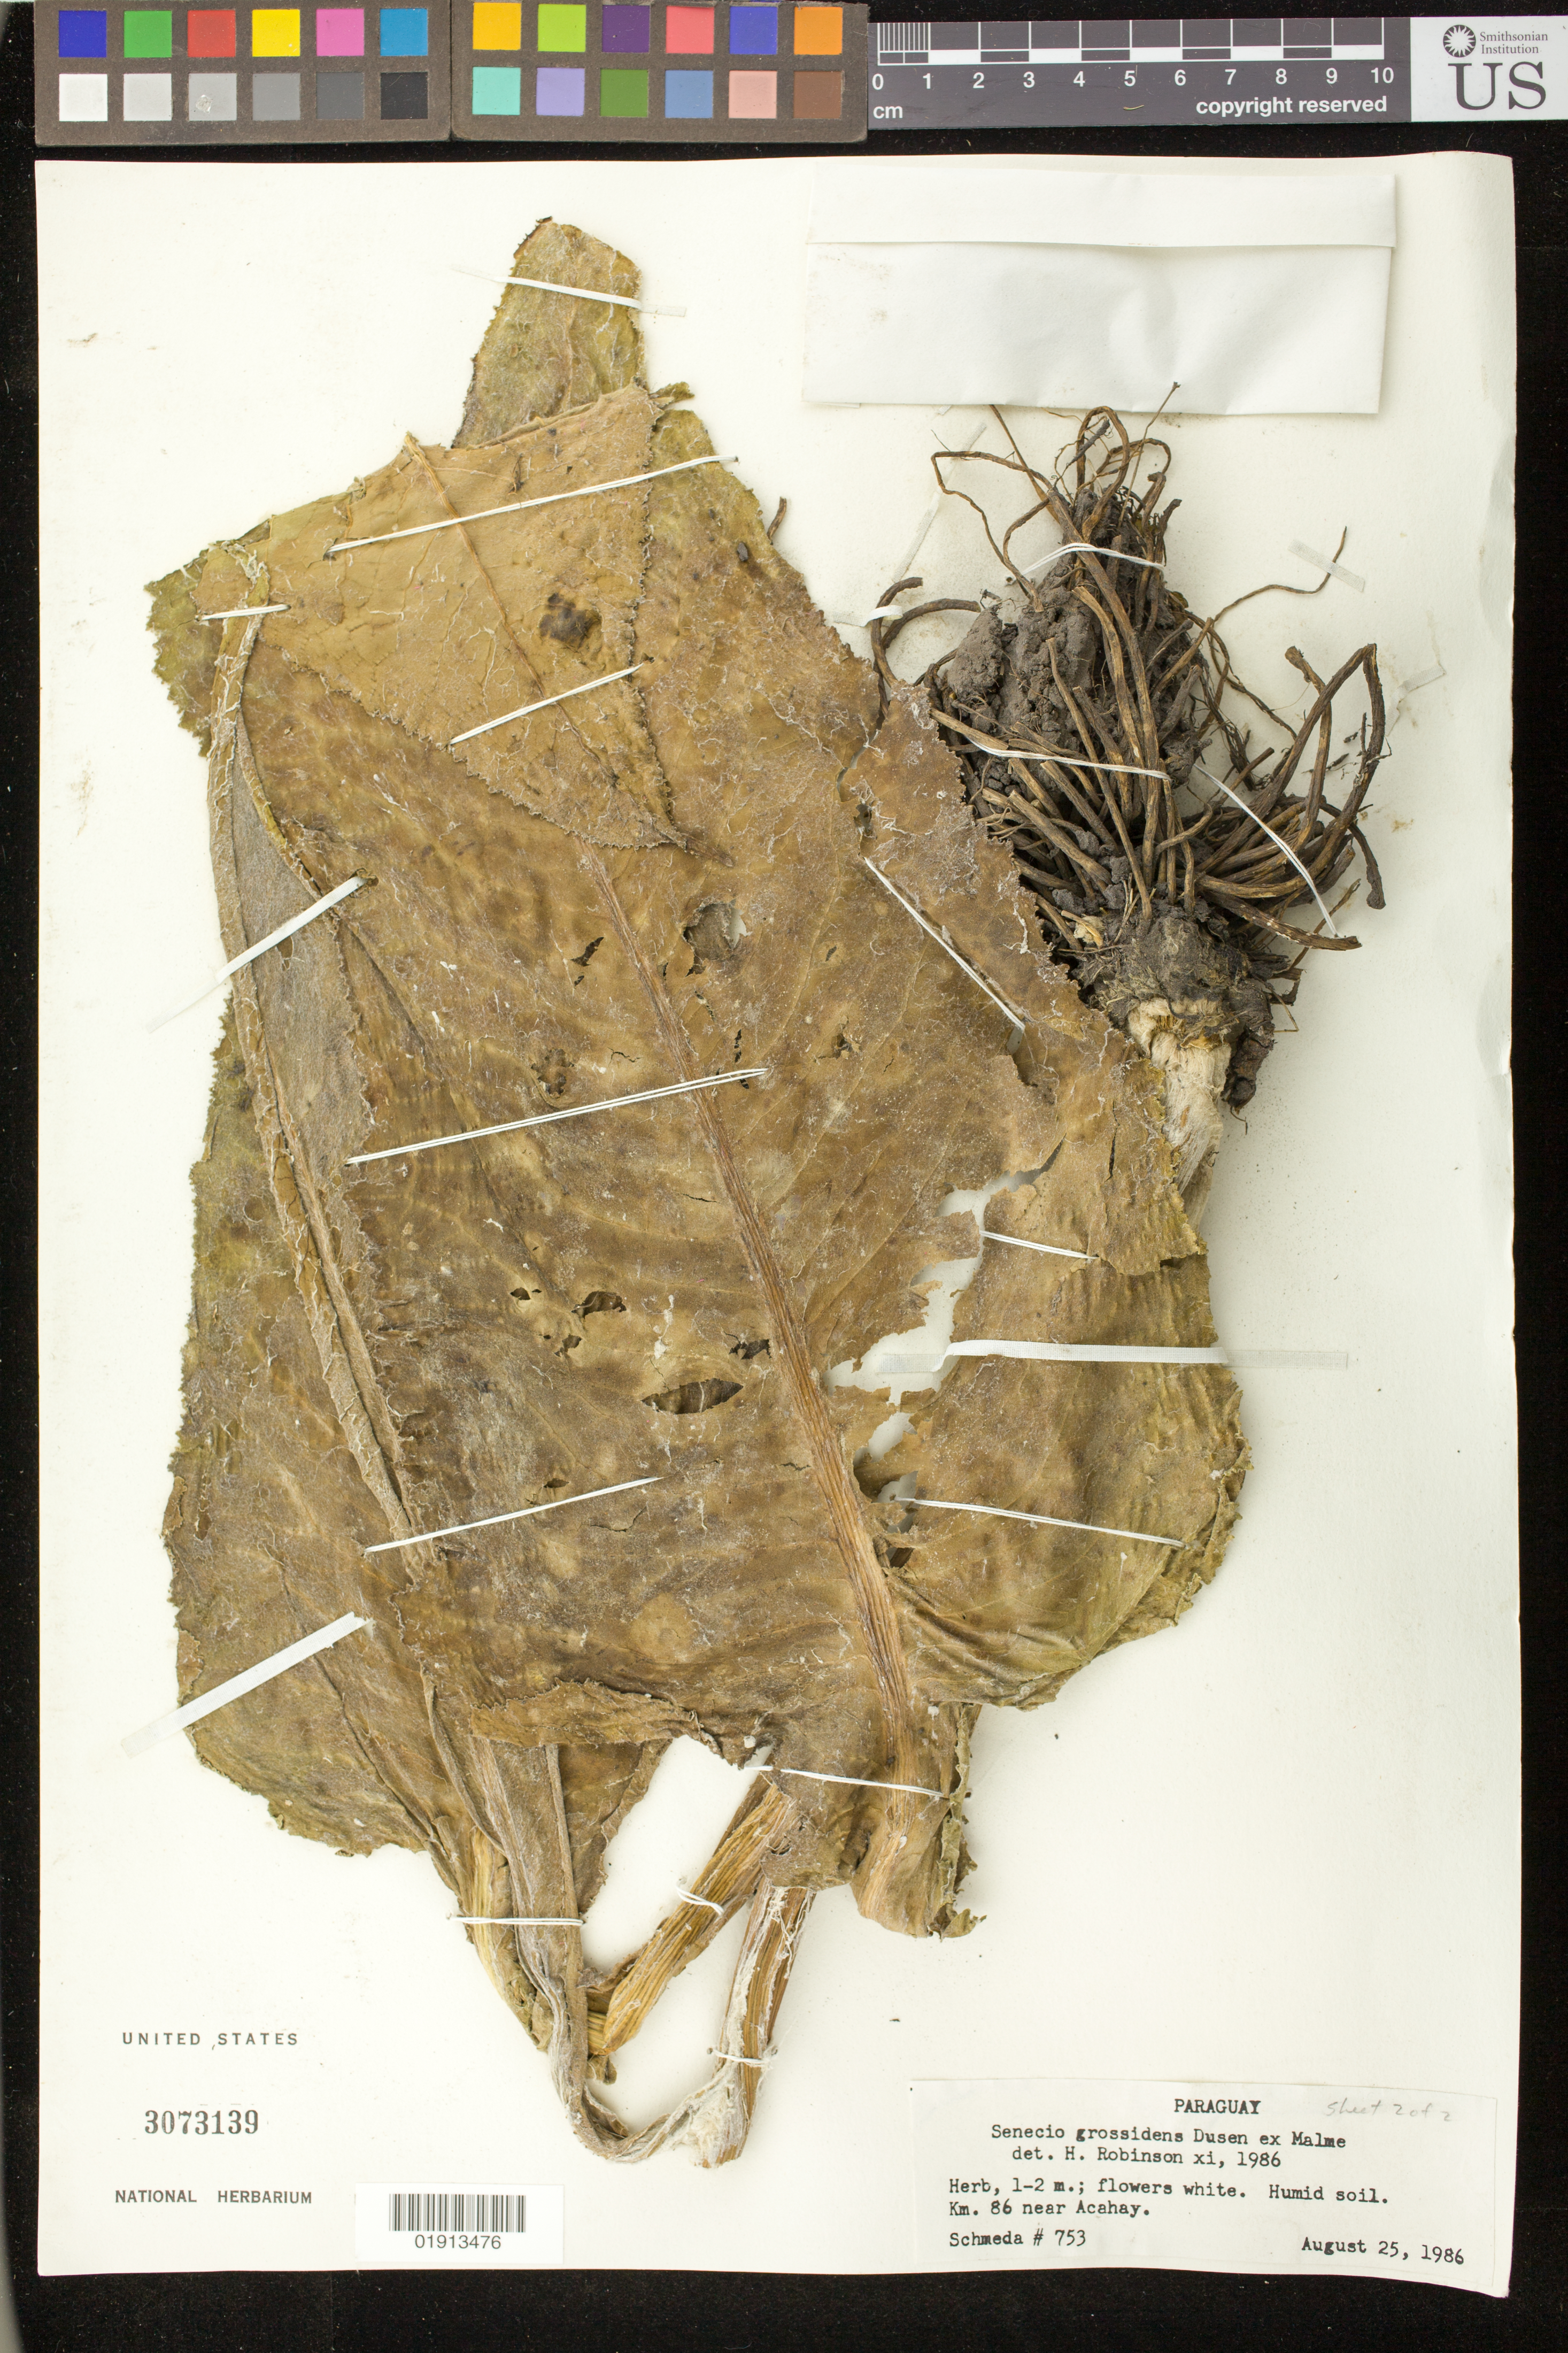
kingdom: Plantae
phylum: Tracheophyta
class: Magnoliopsida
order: Asterales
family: Asteraceae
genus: Senecio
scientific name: Senecio grossidens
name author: Dusén ex Malme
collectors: G. Schmeda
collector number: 753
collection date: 1986-08-25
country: Paraguay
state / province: Paraguarí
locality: Km 86 near Acahay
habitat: Humid soil.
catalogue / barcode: US 3073139